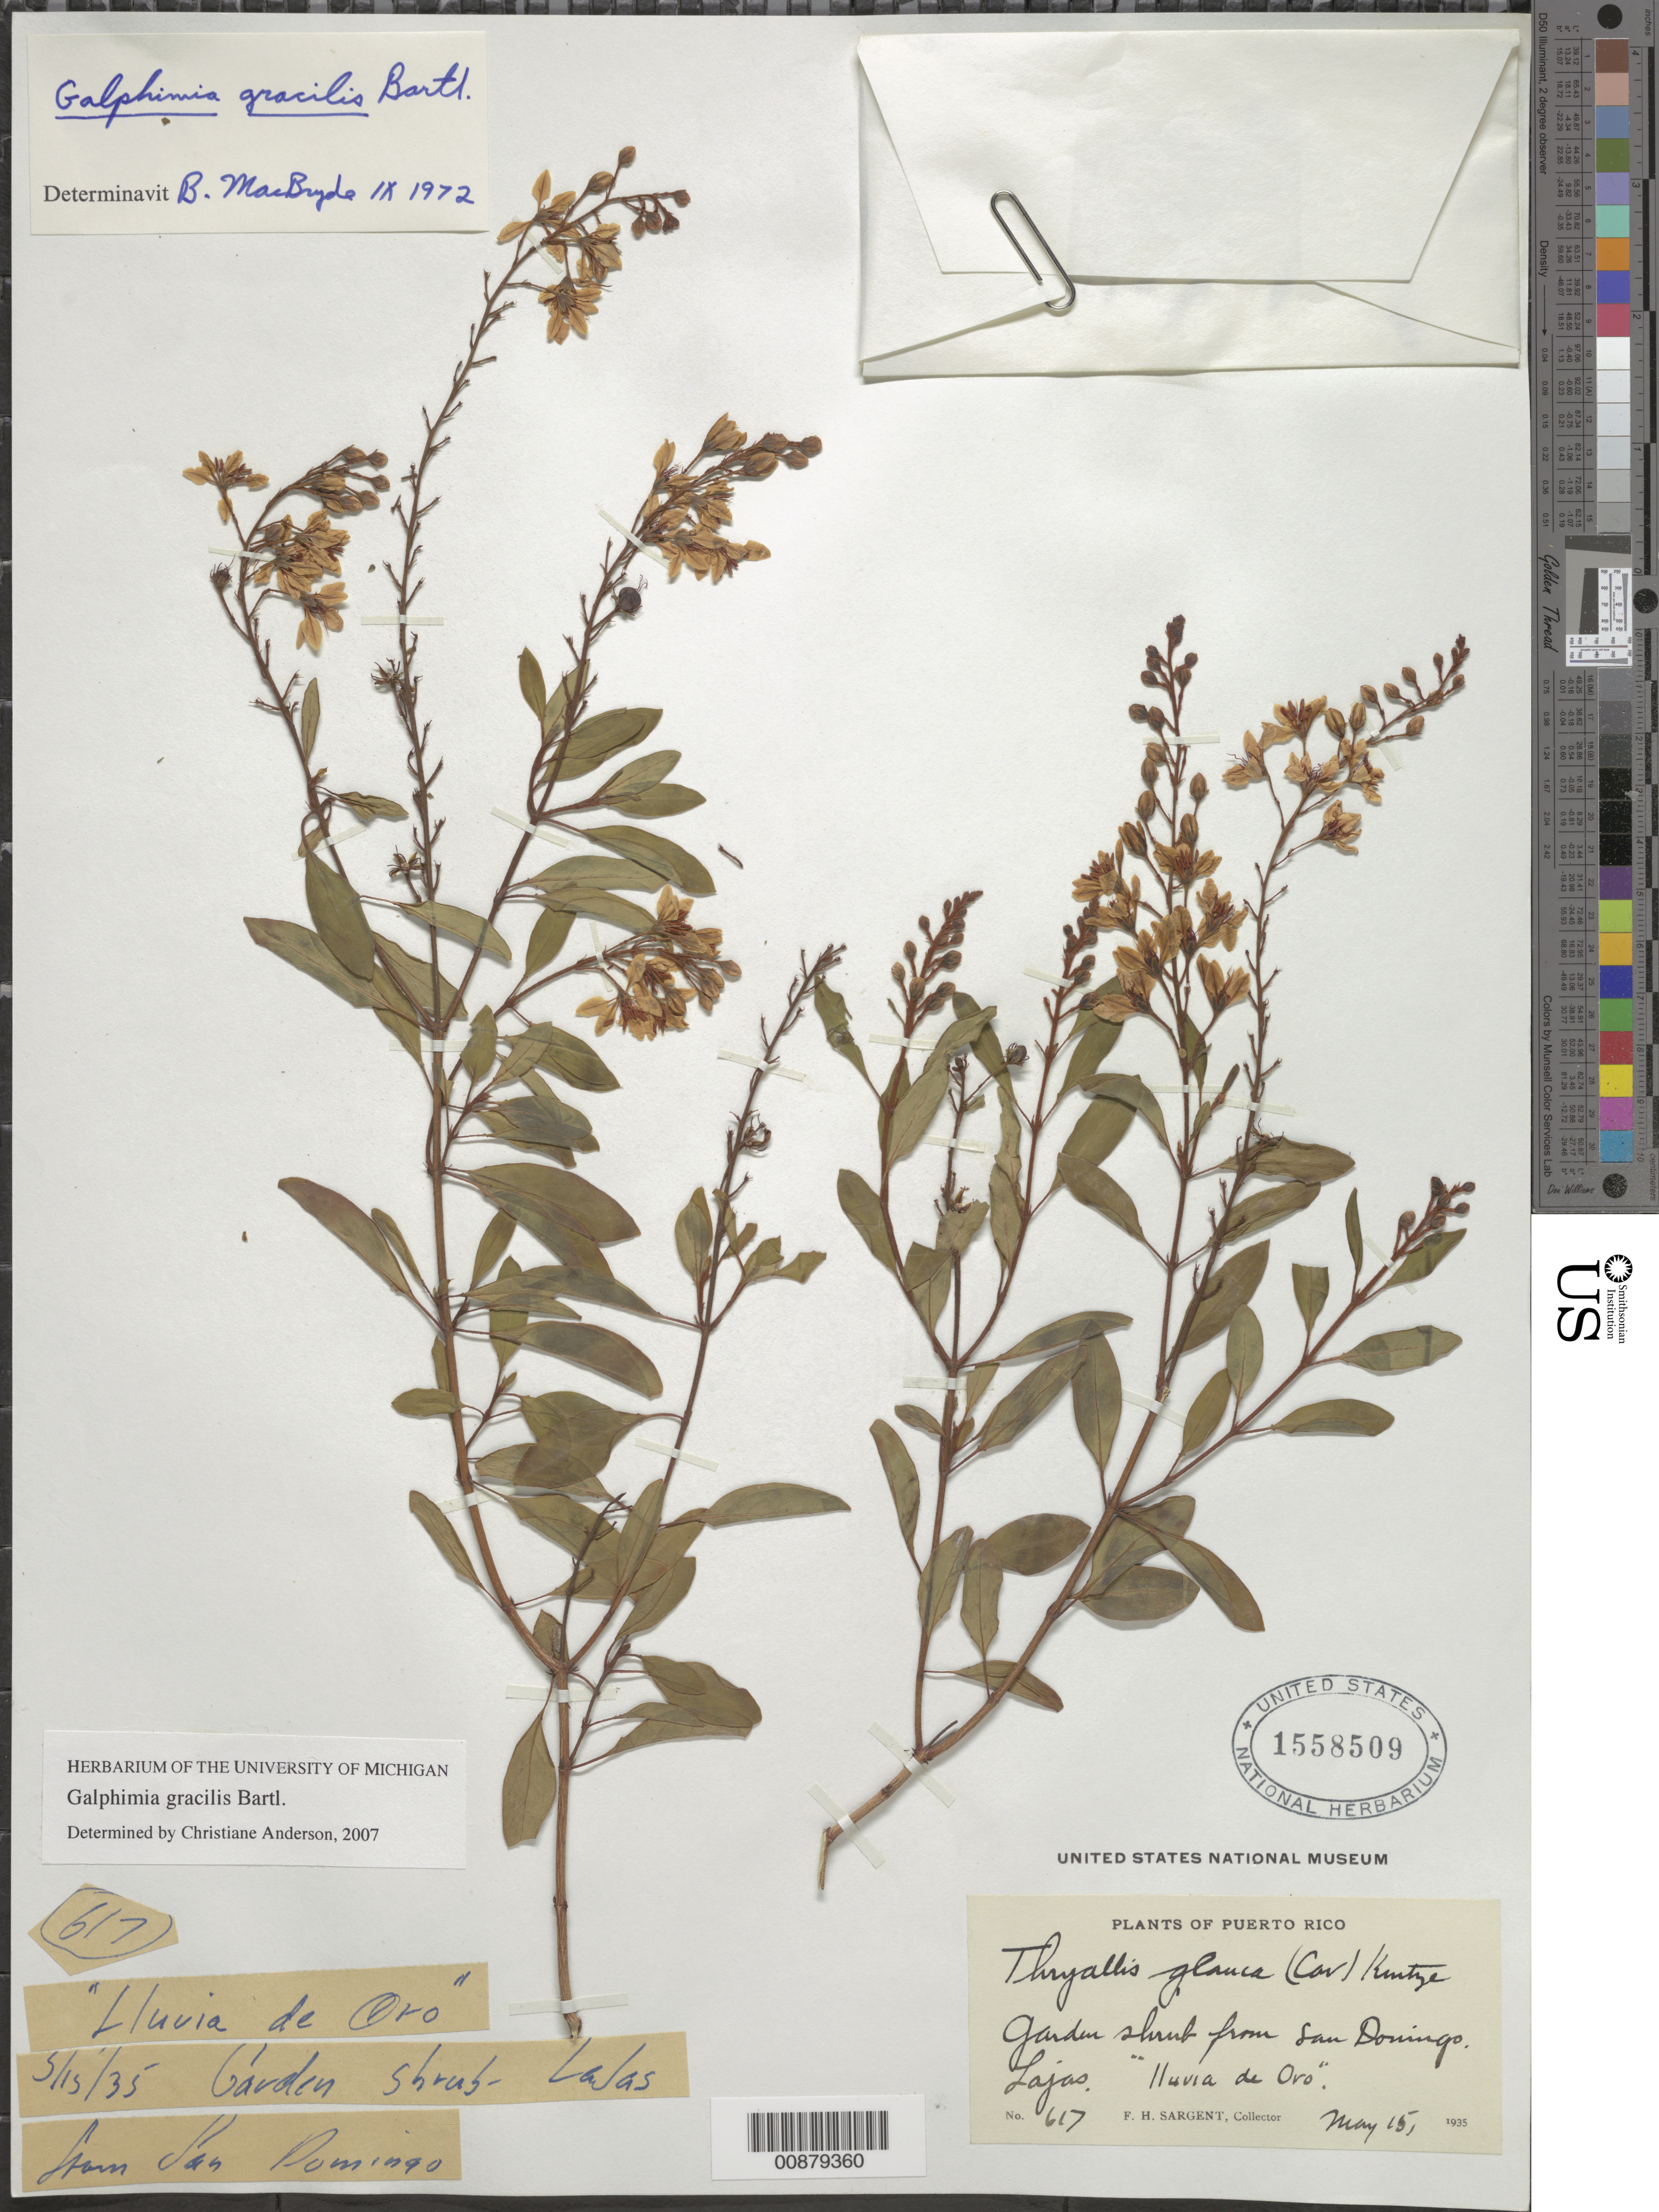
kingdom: Plantae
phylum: Tracheophyta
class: Magnoliopsida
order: Malpighiales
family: Malpighiaceae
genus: Galphimia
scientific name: Galphimia gracilis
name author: Bartl.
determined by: Anderson, C.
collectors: F. H. Sargent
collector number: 617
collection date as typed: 15 May 1935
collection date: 1935-05-15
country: Puerto Rico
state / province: Lajas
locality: Lajas.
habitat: Garden shrub from San Domingo.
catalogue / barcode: US 1558509